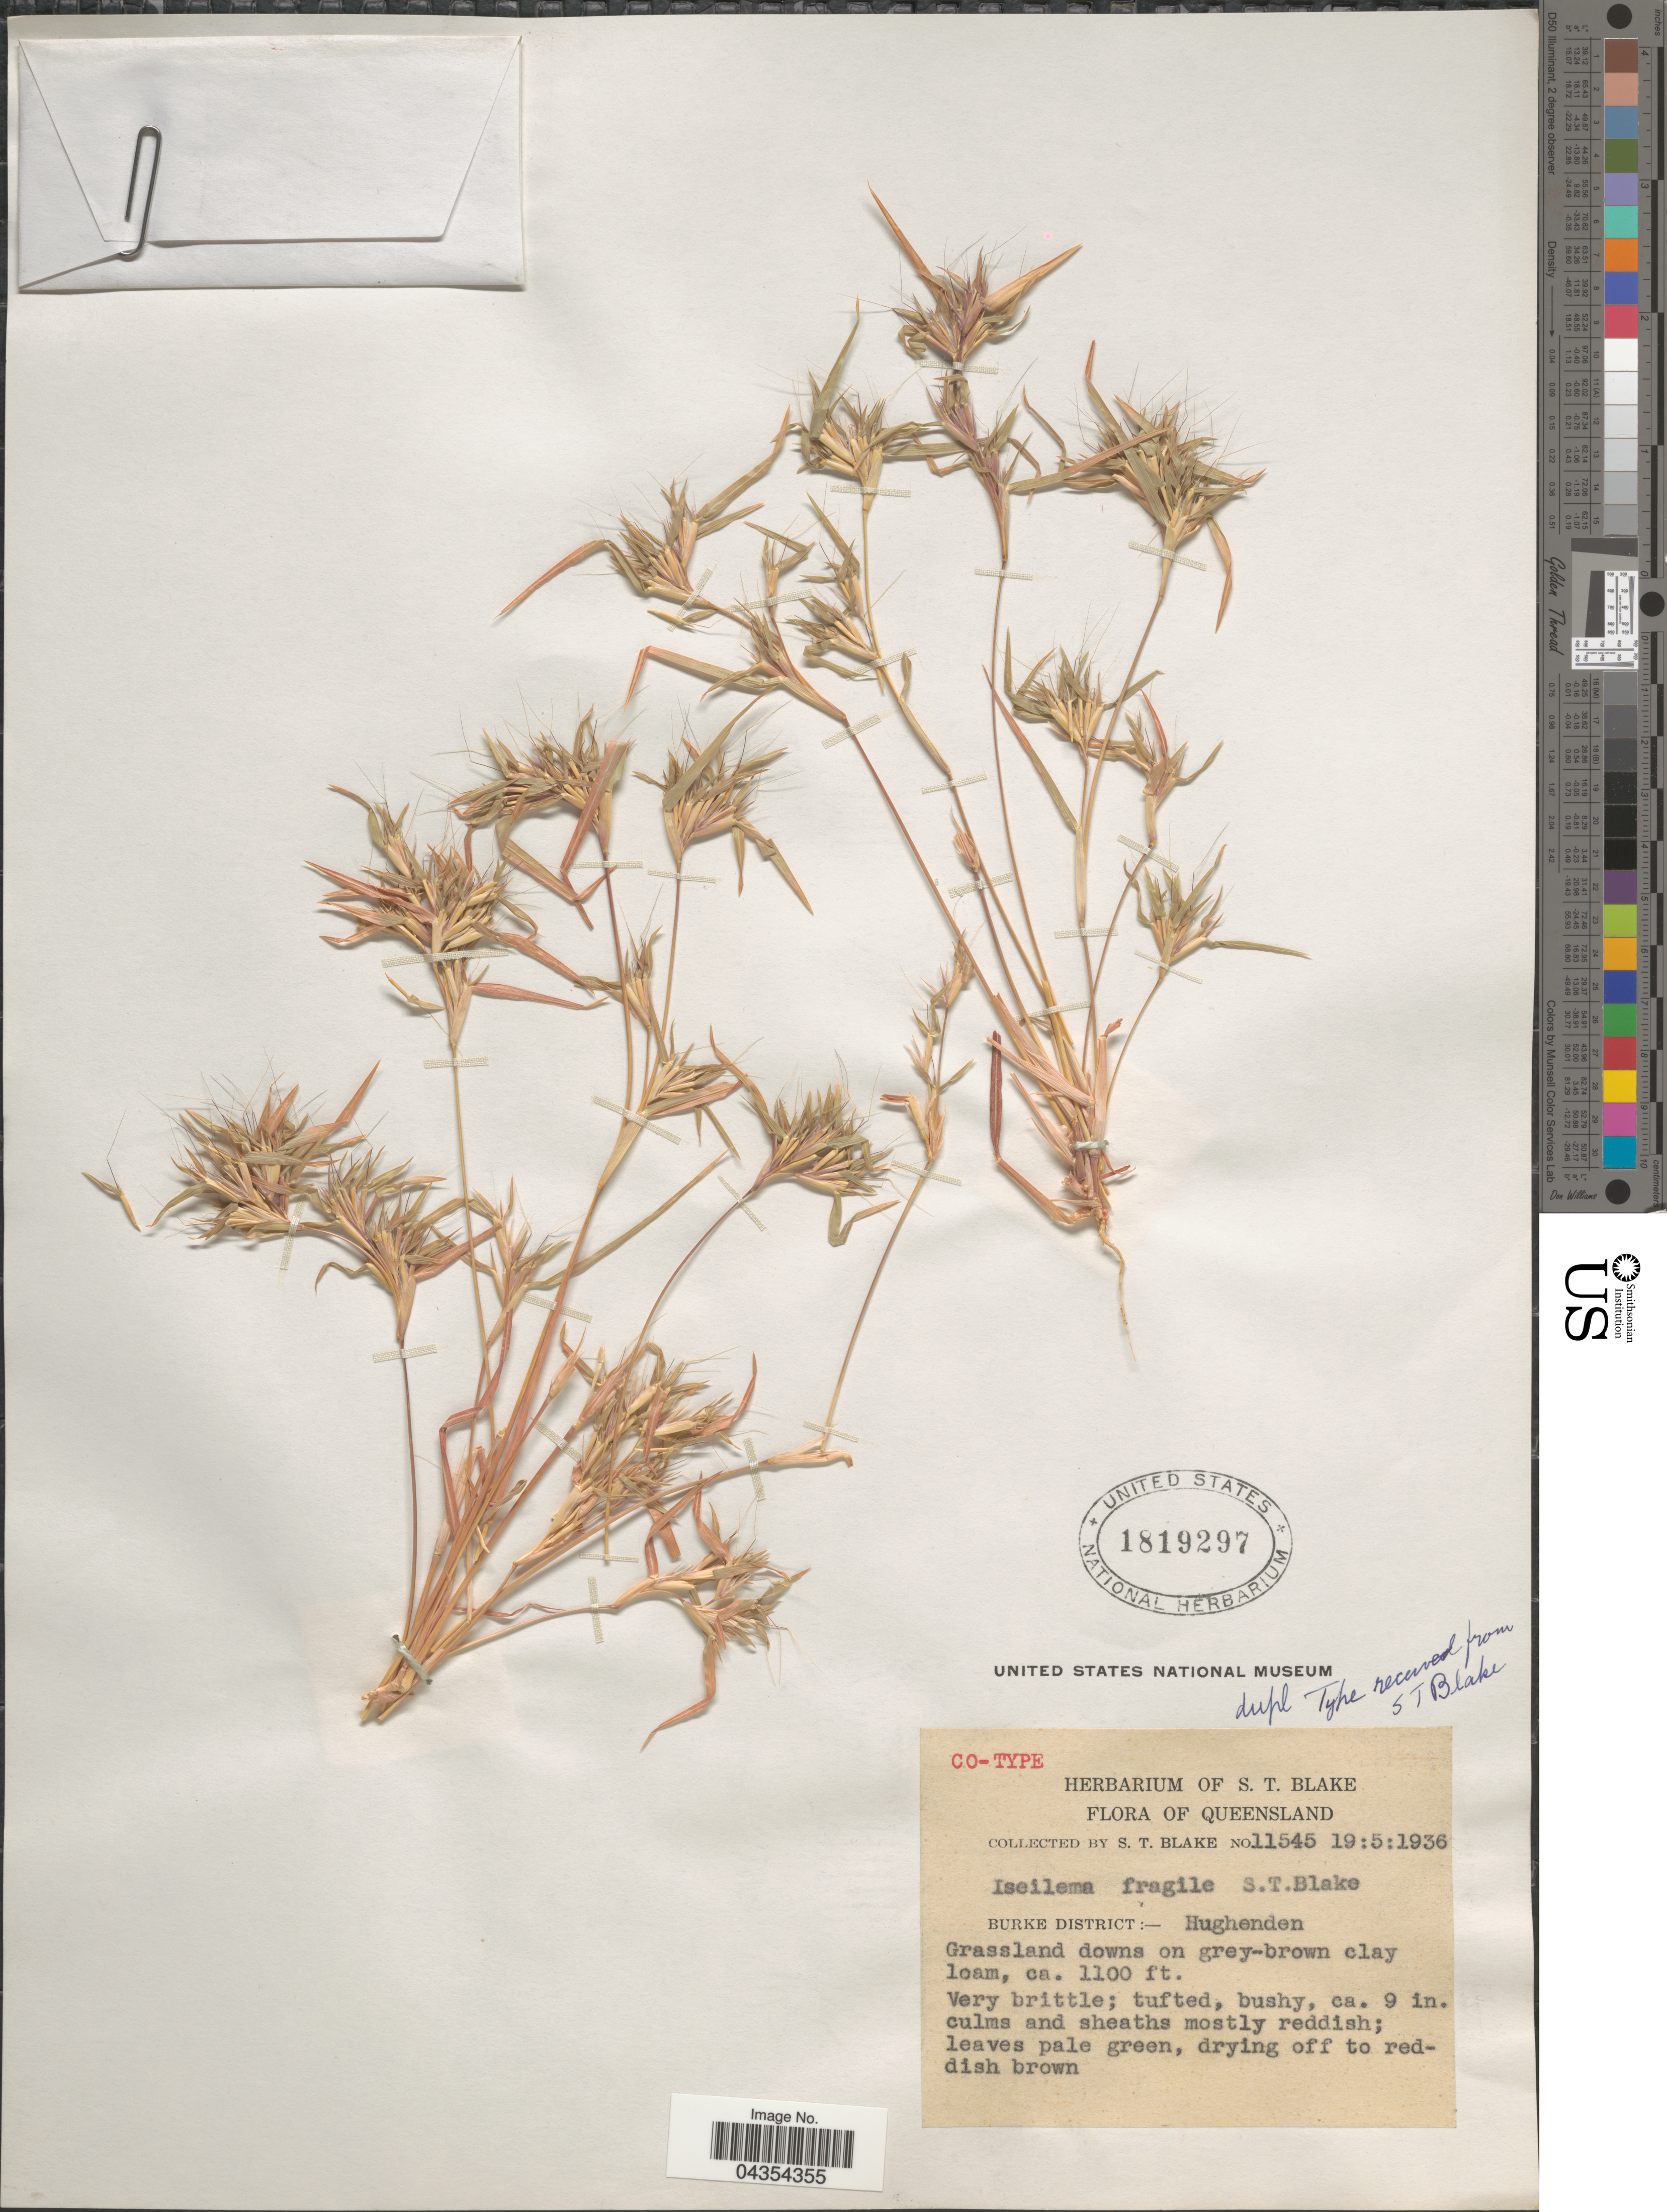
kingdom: Plantae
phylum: Tracheophyta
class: Liliopsida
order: Poales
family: Poaceae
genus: Iseilema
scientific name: Iseilema fragile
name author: S.T. Blake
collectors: S. T. Blake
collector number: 11545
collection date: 1936-05-19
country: Australia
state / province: Queensland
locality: Burke District:- Hughenden.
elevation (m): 335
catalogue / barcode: US 1819297